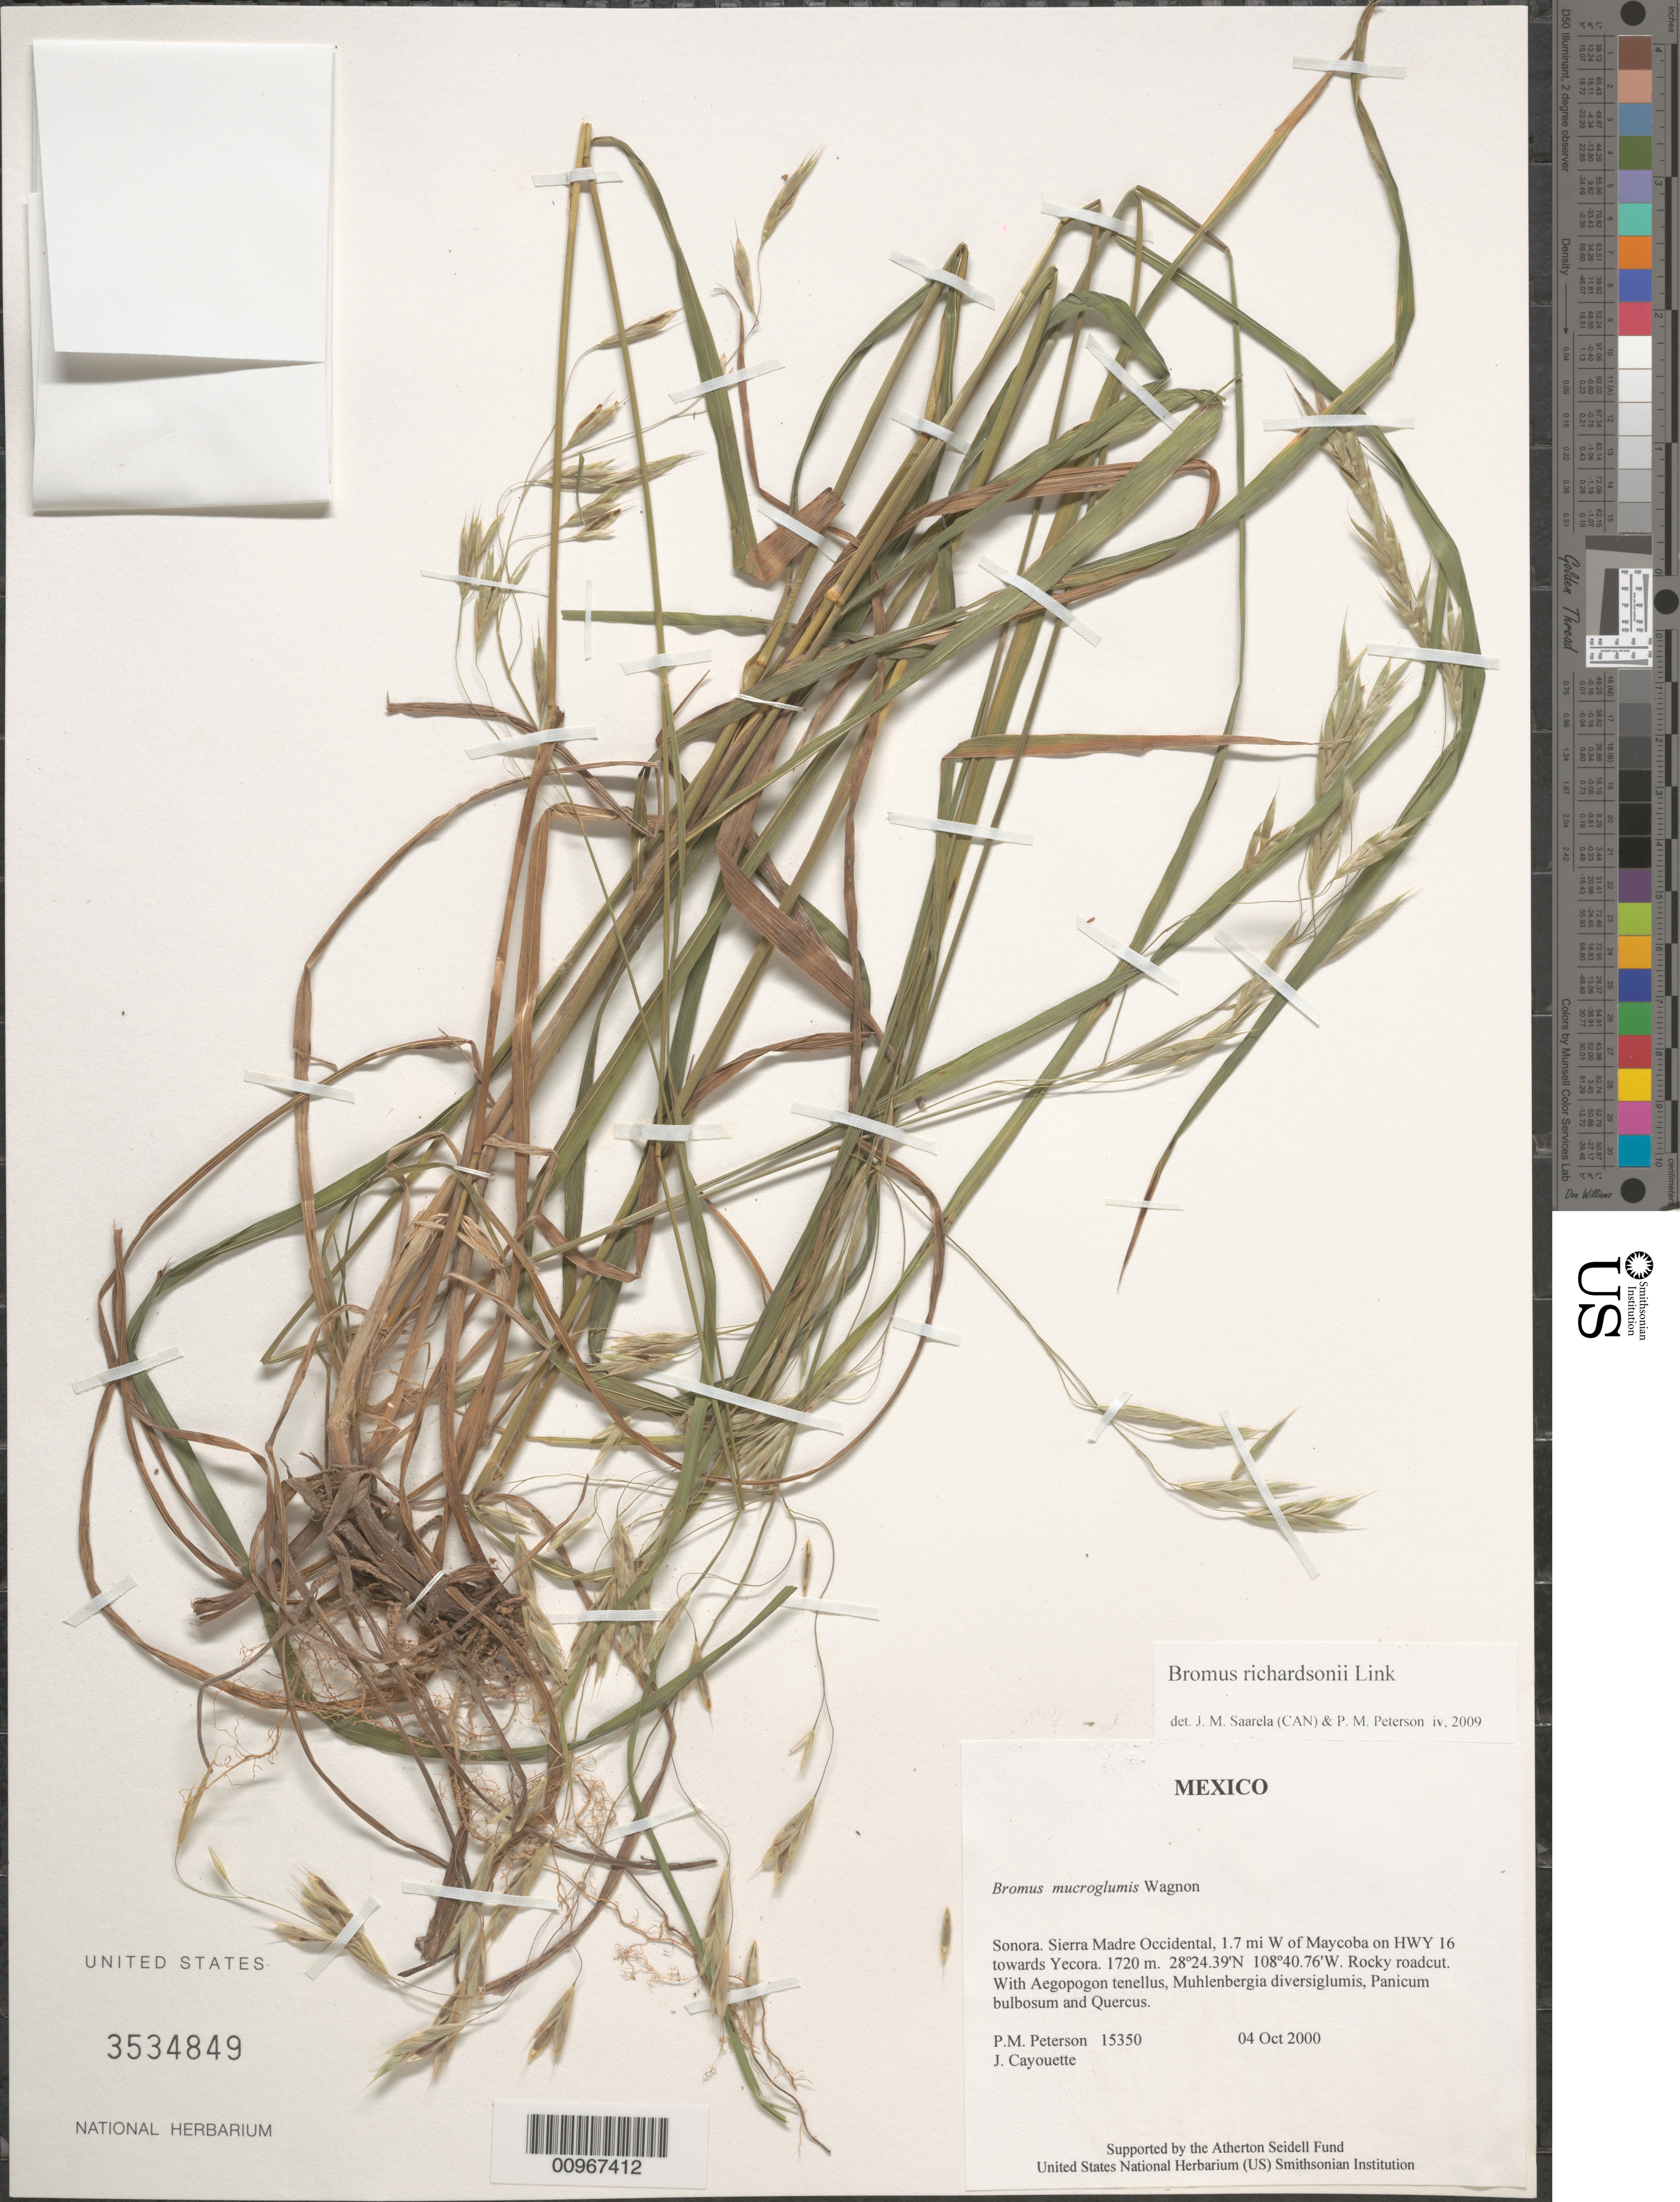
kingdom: Plantae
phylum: Tracheophyta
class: Liliopsida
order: Poales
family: Poaceae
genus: Bromus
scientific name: Bromus richardsonii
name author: Link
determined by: Saarela, J. M., (CAN), Canadian Museum of Nature (CANADA)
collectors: P. M. Peterson & J. Cayouette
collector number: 15350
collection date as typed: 04 Oct 2000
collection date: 2000-10-04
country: Mexico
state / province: Sonora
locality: Sierra Madre Occidental, 1.7 mi W of Maycoba on HWY 16 towards Yecora.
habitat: Rocky roadcut.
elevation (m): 1720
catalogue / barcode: US 3534849